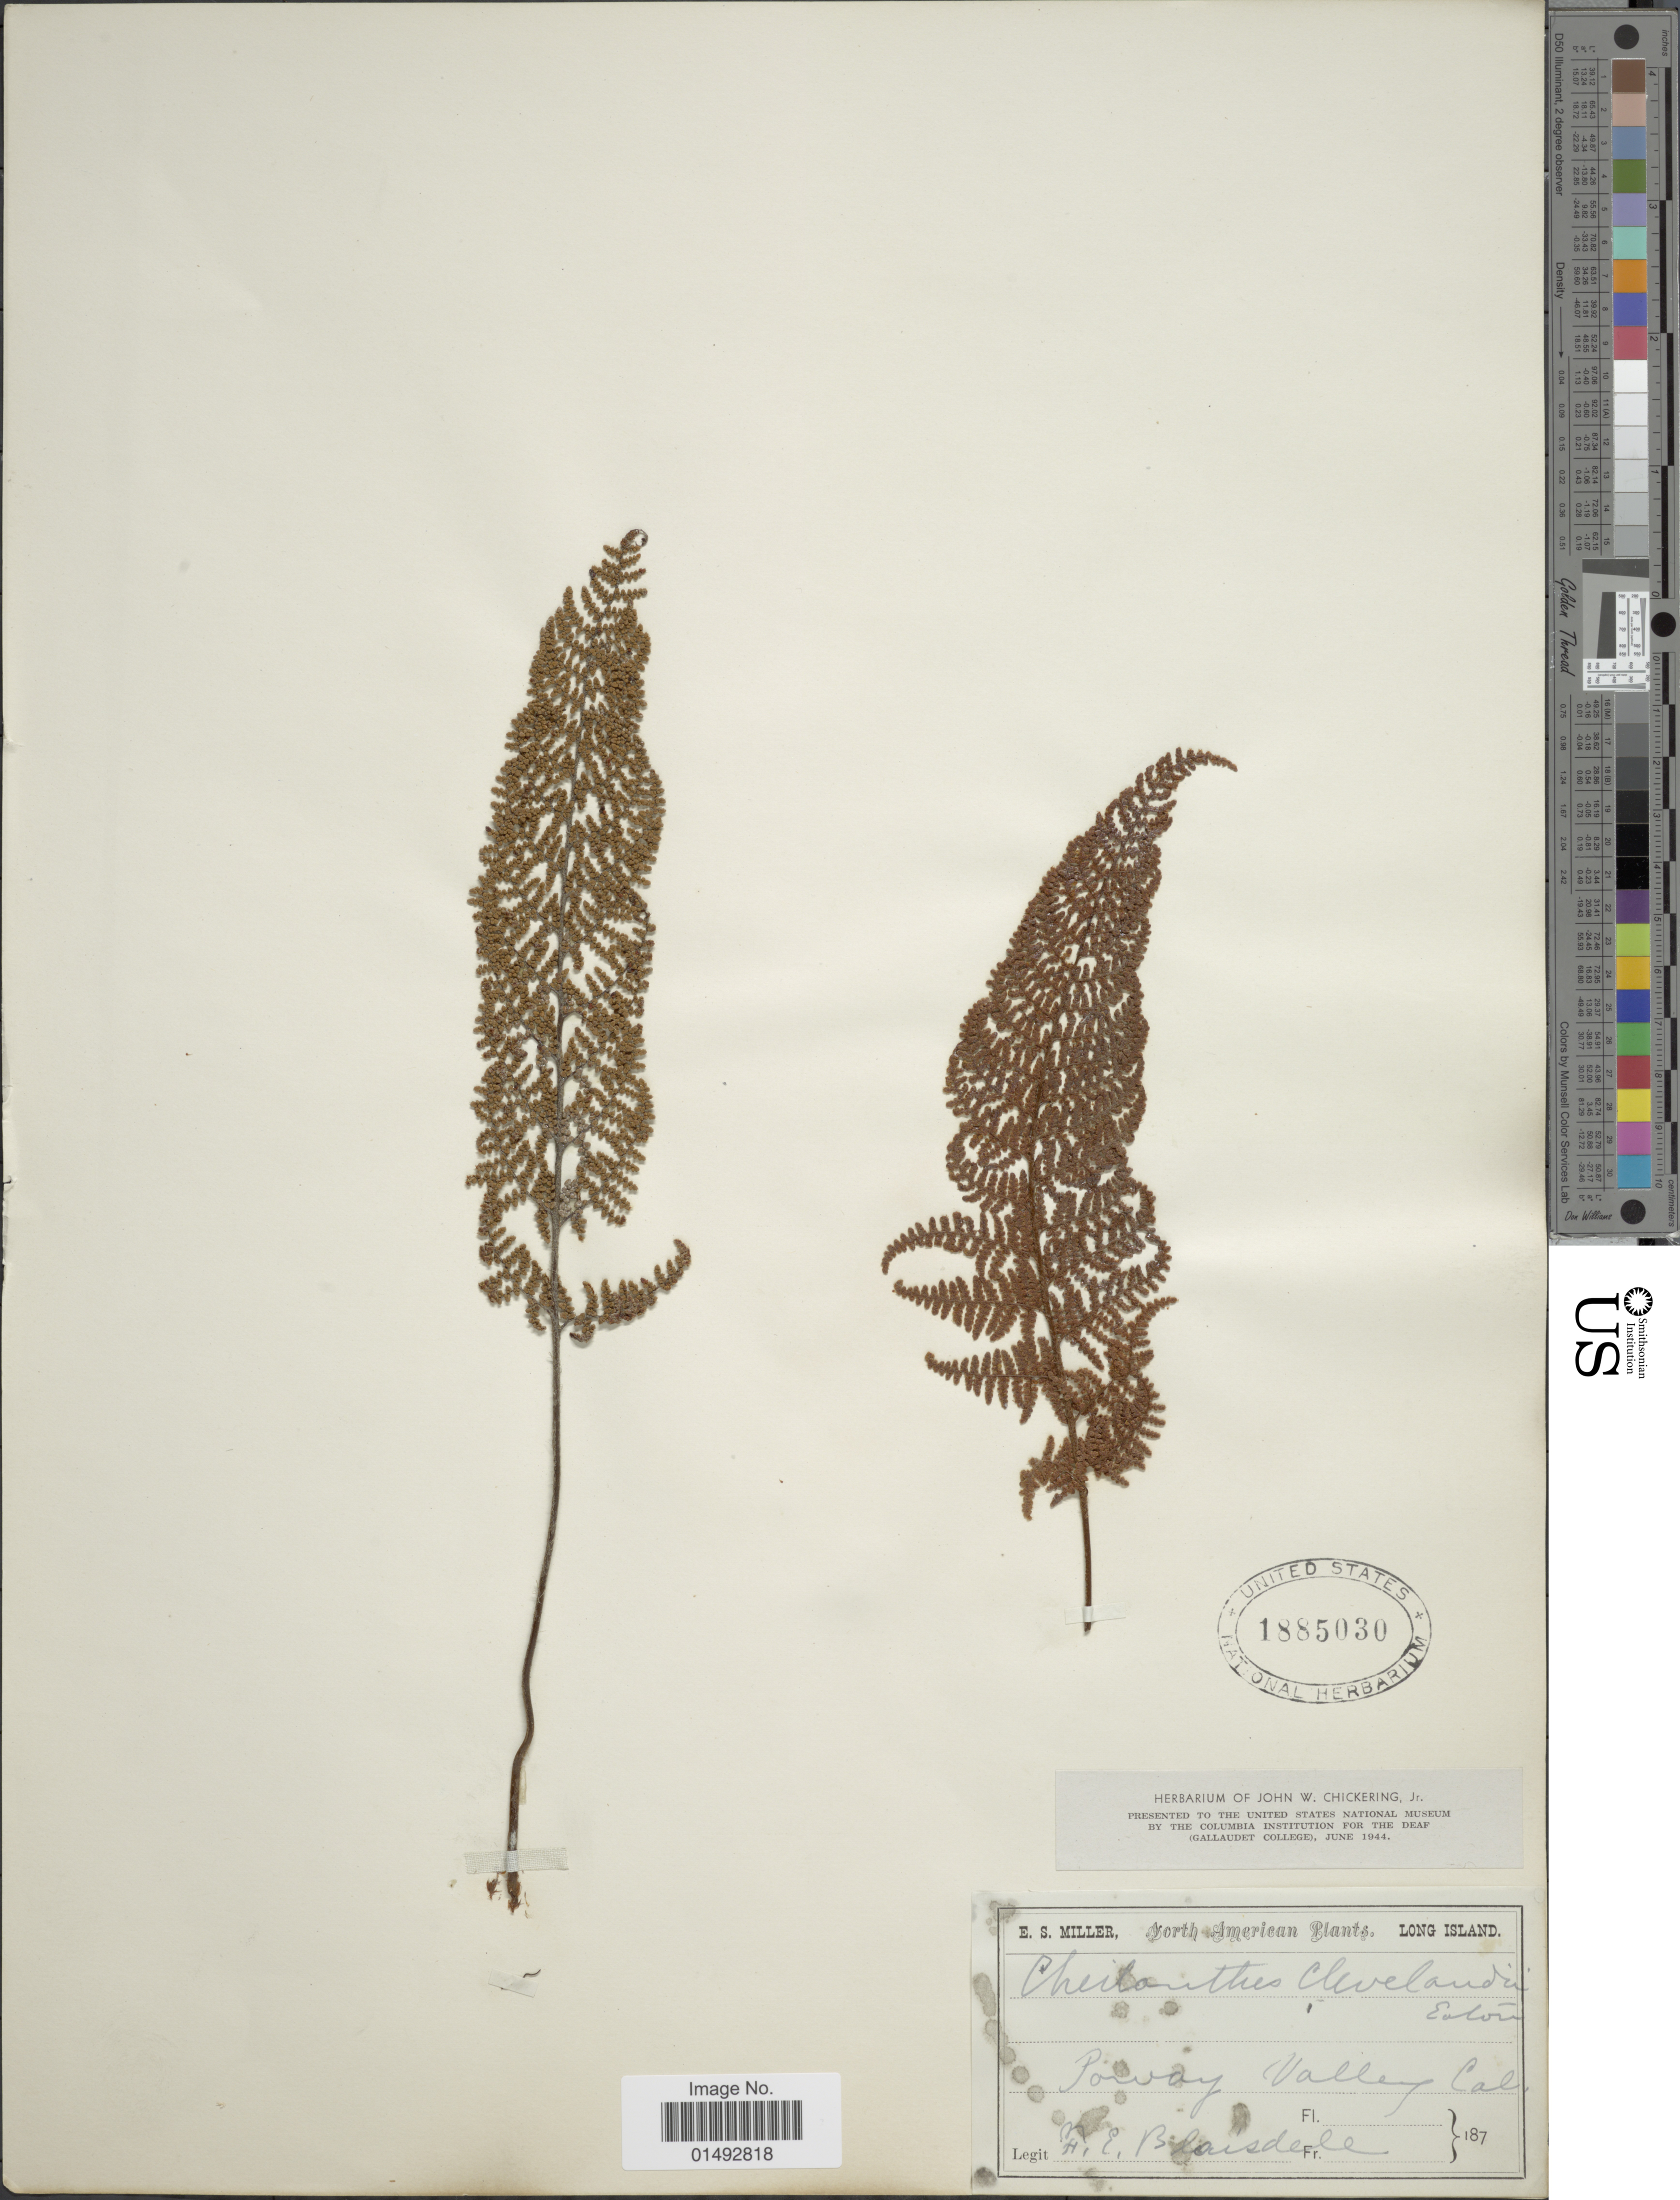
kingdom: Plantae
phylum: Tracheophyta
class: Polypodiopsida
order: Polypodiales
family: Pteridaceae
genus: Myriopteris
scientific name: Myriopteris clevelandii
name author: (D.C. Eaton) Grusz & Windham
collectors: F. Blaisdell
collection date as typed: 187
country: United States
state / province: California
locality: Poway Valley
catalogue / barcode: US 1885030